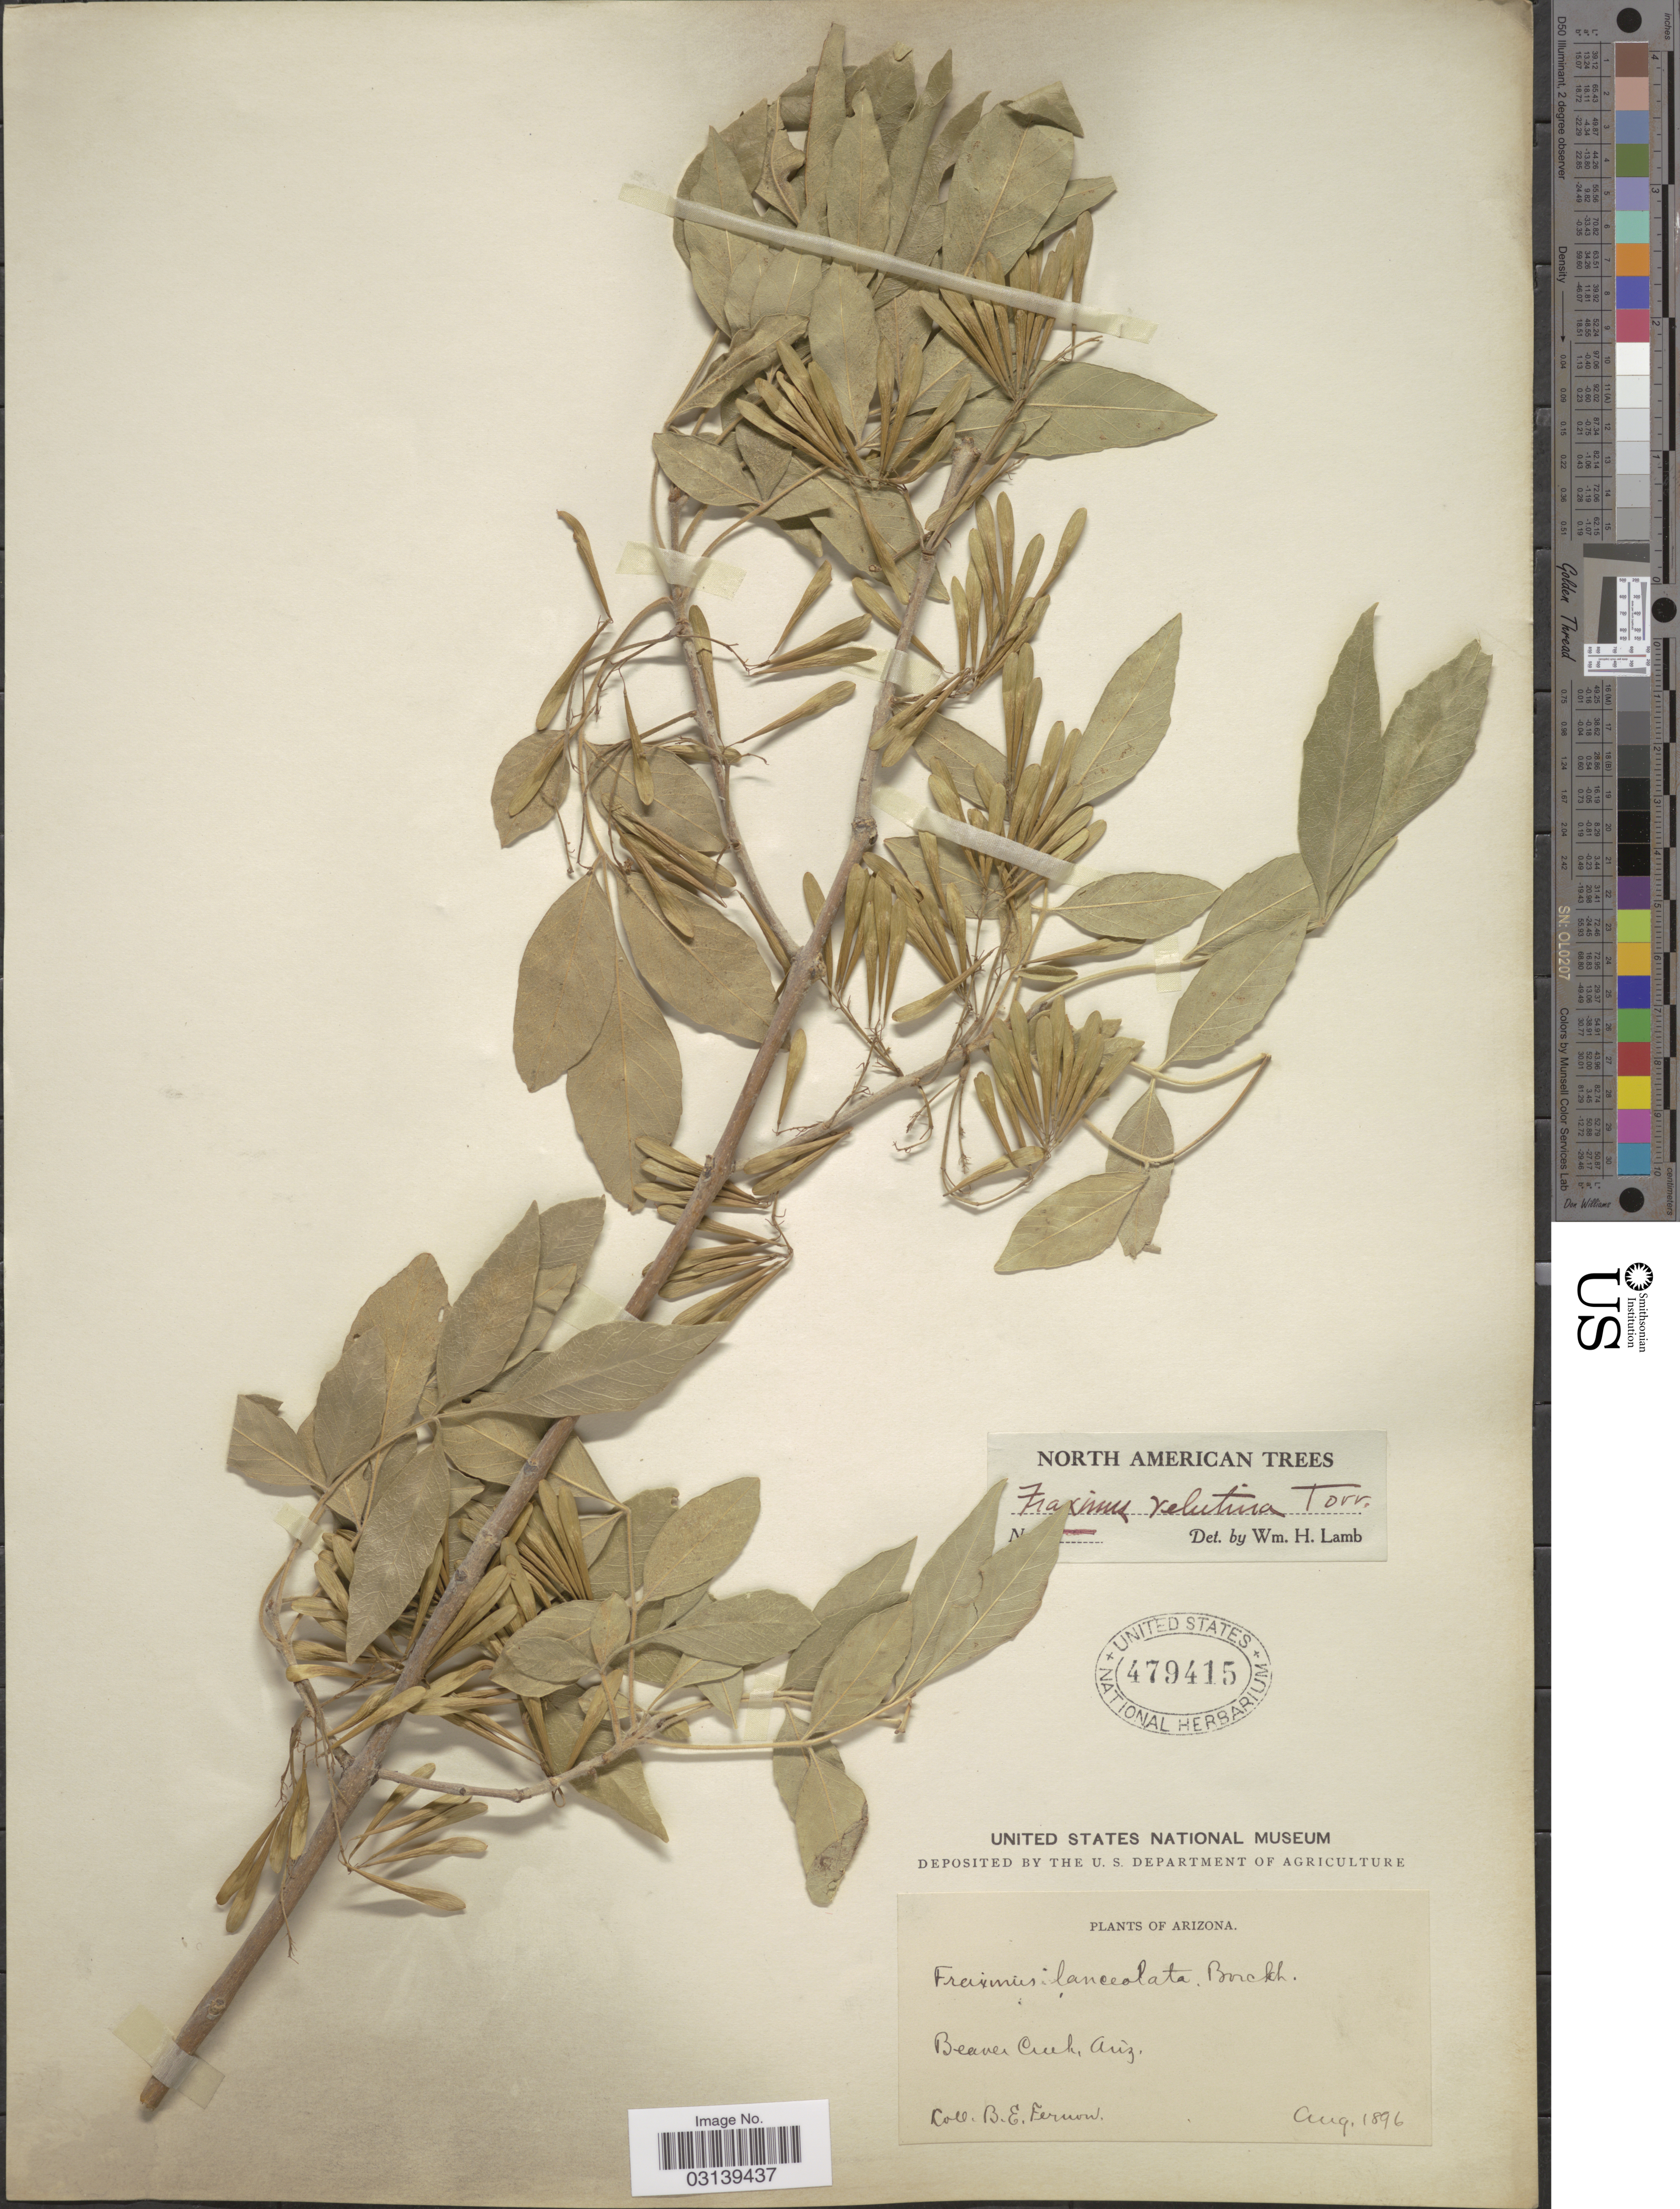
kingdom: Plantae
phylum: Tracheophyta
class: Magnoliopsida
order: Lamiales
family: Oleaceae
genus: Fraxinus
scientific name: Fraxinus velutina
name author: Torr.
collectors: B. Fernow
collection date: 1896-08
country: United States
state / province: Arizona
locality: Beaver Creek.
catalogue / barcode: US 479415